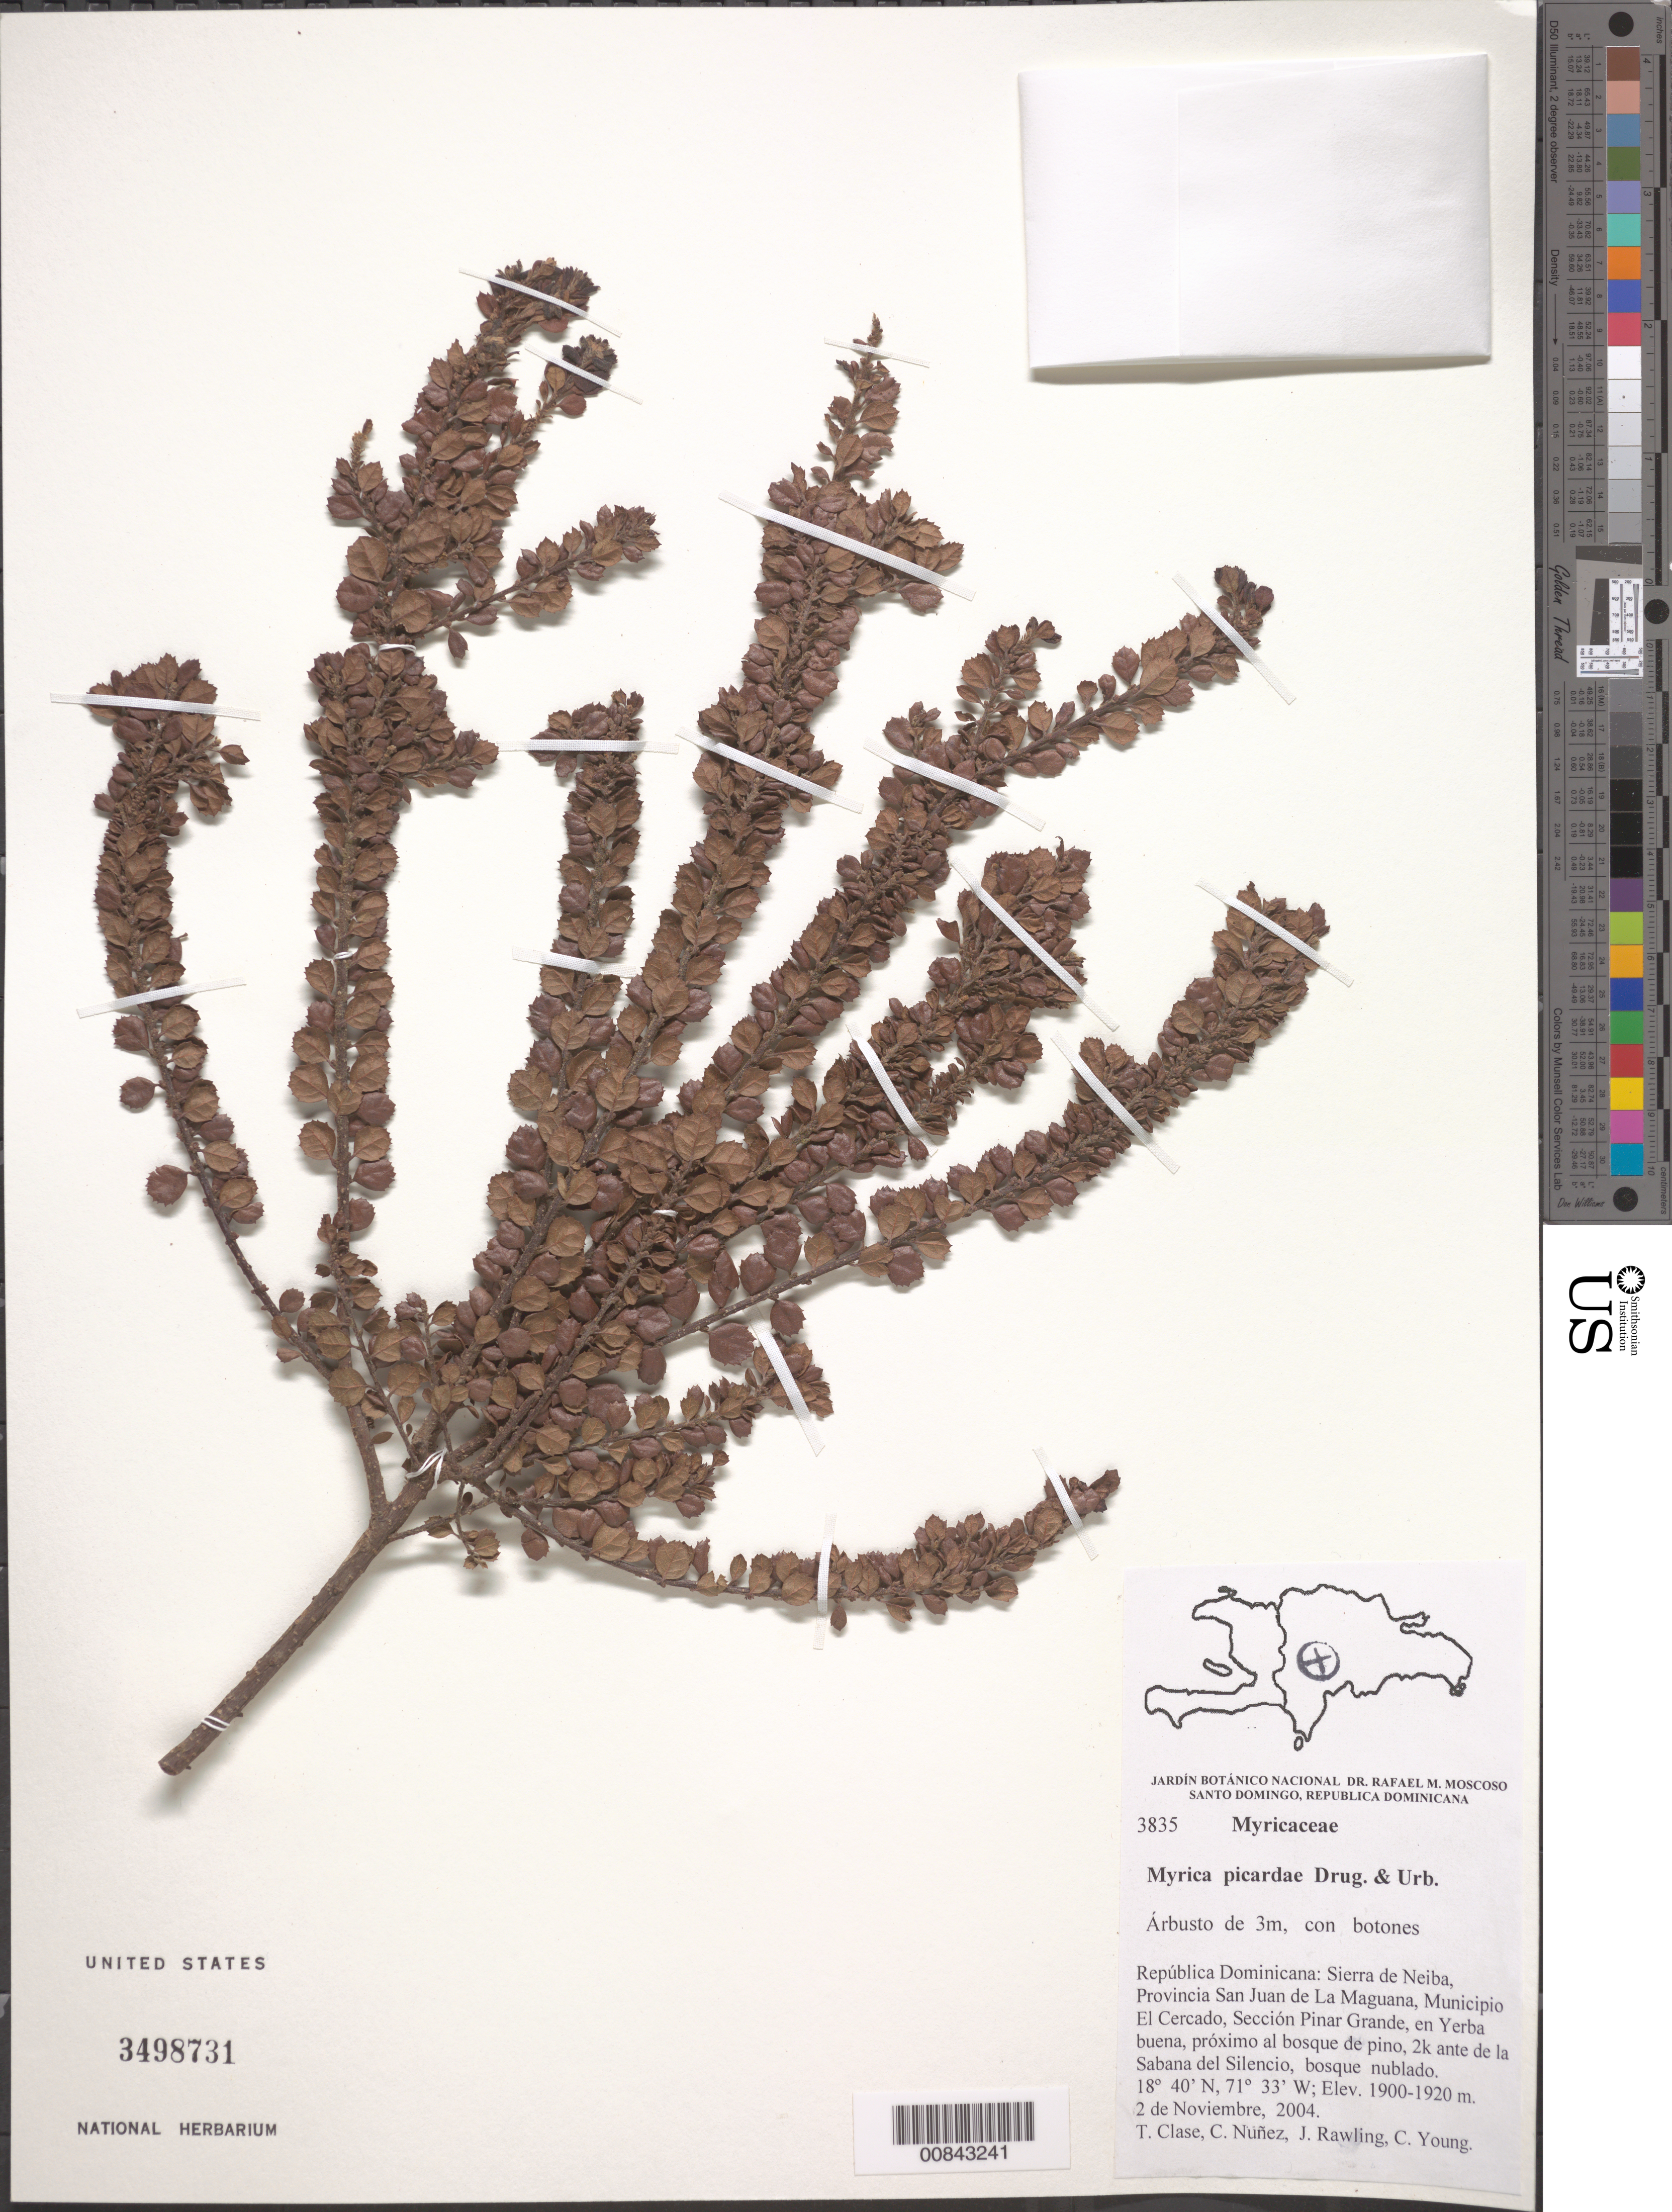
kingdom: Plantae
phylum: Tracheophyta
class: Magnoliopsida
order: Fagales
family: Myricaceae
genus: Morella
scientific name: Morella picardae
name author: (Krug & Urb.) Wilbur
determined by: Strong, Mark T., (BOT), Smithsonian Institution - National Museum of Natural History (UNITED STATES)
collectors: T. Clase, C. Nunez, J. Rawling & C. Young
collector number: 3835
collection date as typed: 02 Nov 2004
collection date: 2004-11-02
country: Dominican Republic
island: Hispaniola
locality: Sierra de Neiba, Prov. San Juan de La Maguana, Mun. El Cercado, Sección Pinar Grande Paraje La Navaja (Yerba buena), próximo al pinar 2k, ante de la Sabana del Silencio.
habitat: Bosque nublado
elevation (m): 1900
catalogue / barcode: US 3498731